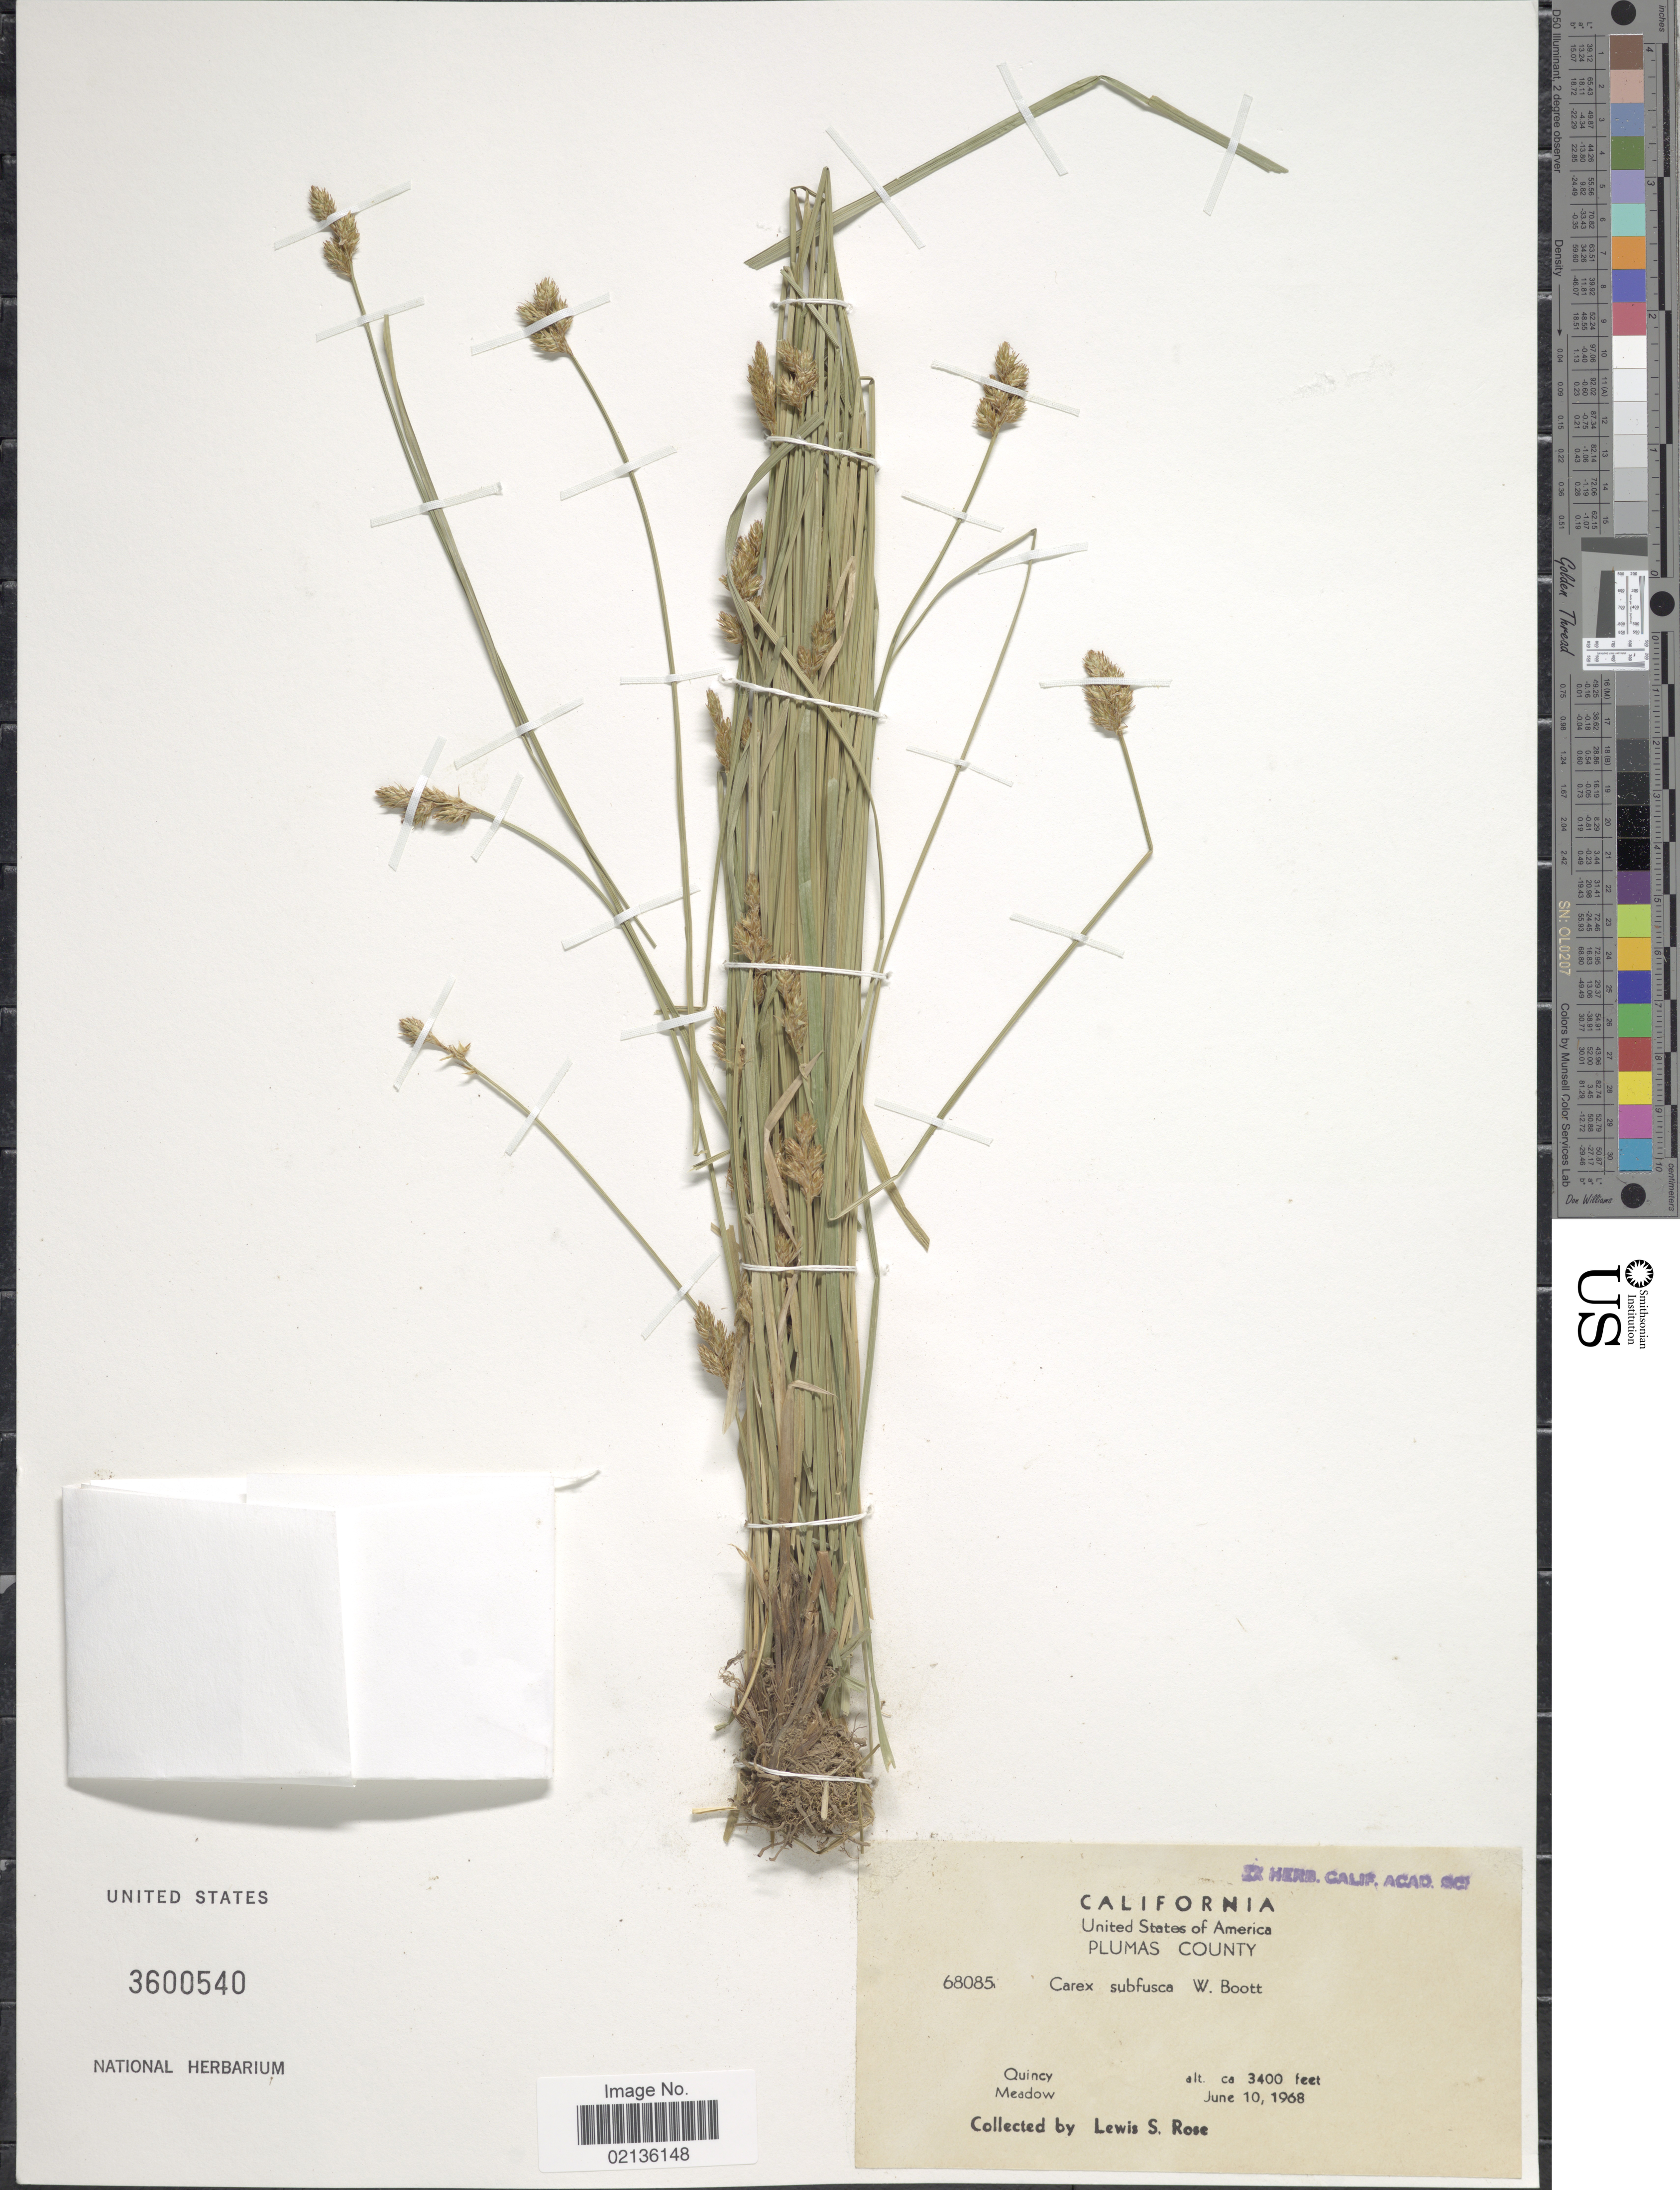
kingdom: Plantae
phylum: Tracheophyta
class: Liliopsida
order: Poales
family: Cyperaceae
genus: Carex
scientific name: Carex subfusca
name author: W. Boott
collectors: L. S. Rose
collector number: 68085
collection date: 1968-06-10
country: United States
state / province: California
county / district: Plumas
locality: Plumas County, Quincy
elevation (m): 1036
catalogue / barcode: US 3600540